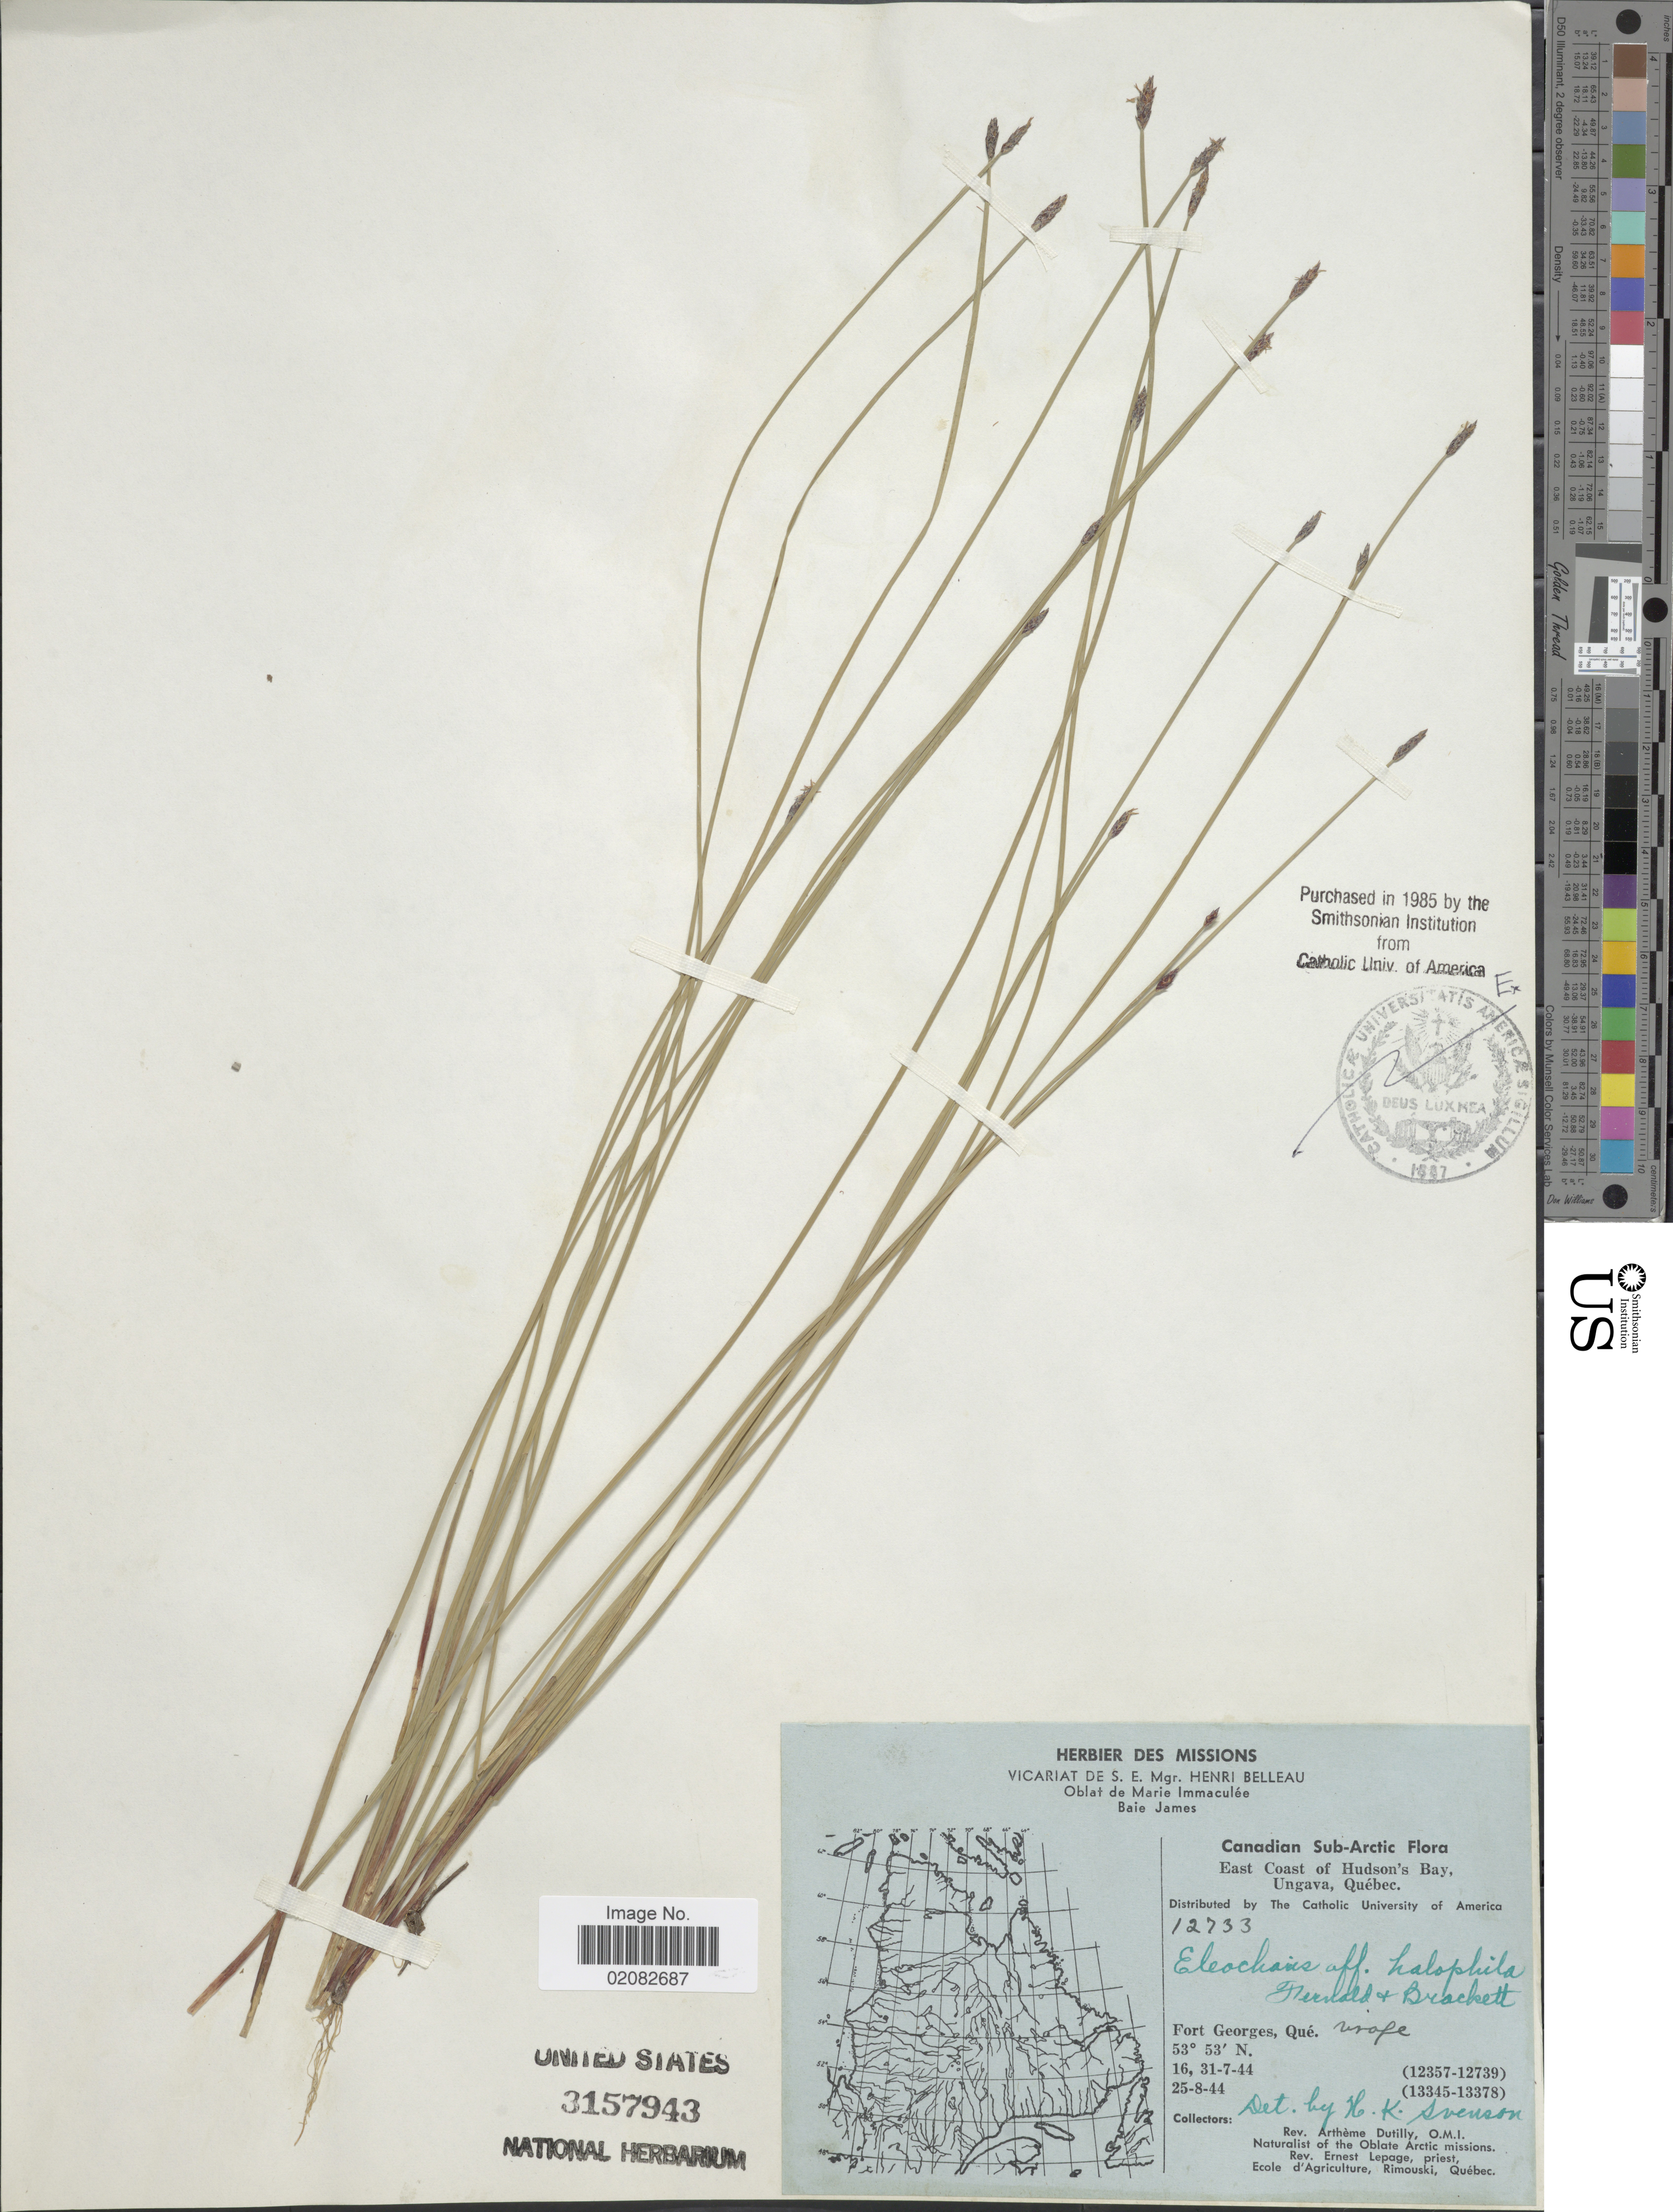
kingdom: Plantae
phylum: Tracheophyta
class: Liliopsida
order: Poales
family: Cyperaceae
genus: Eleocharis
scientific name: Eleocharis halophila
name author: (Fernald & Brackett) Fernald & Brackett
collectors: A. Dutilly & E. Lepage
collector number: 12733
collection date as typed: Transcribed d/m/y: 16/7/44 to 25/8/44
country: Canada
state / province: Quebec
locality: East Coast of Hudson's Bay, Ungava, Fort Georges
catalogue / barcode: US 3157943